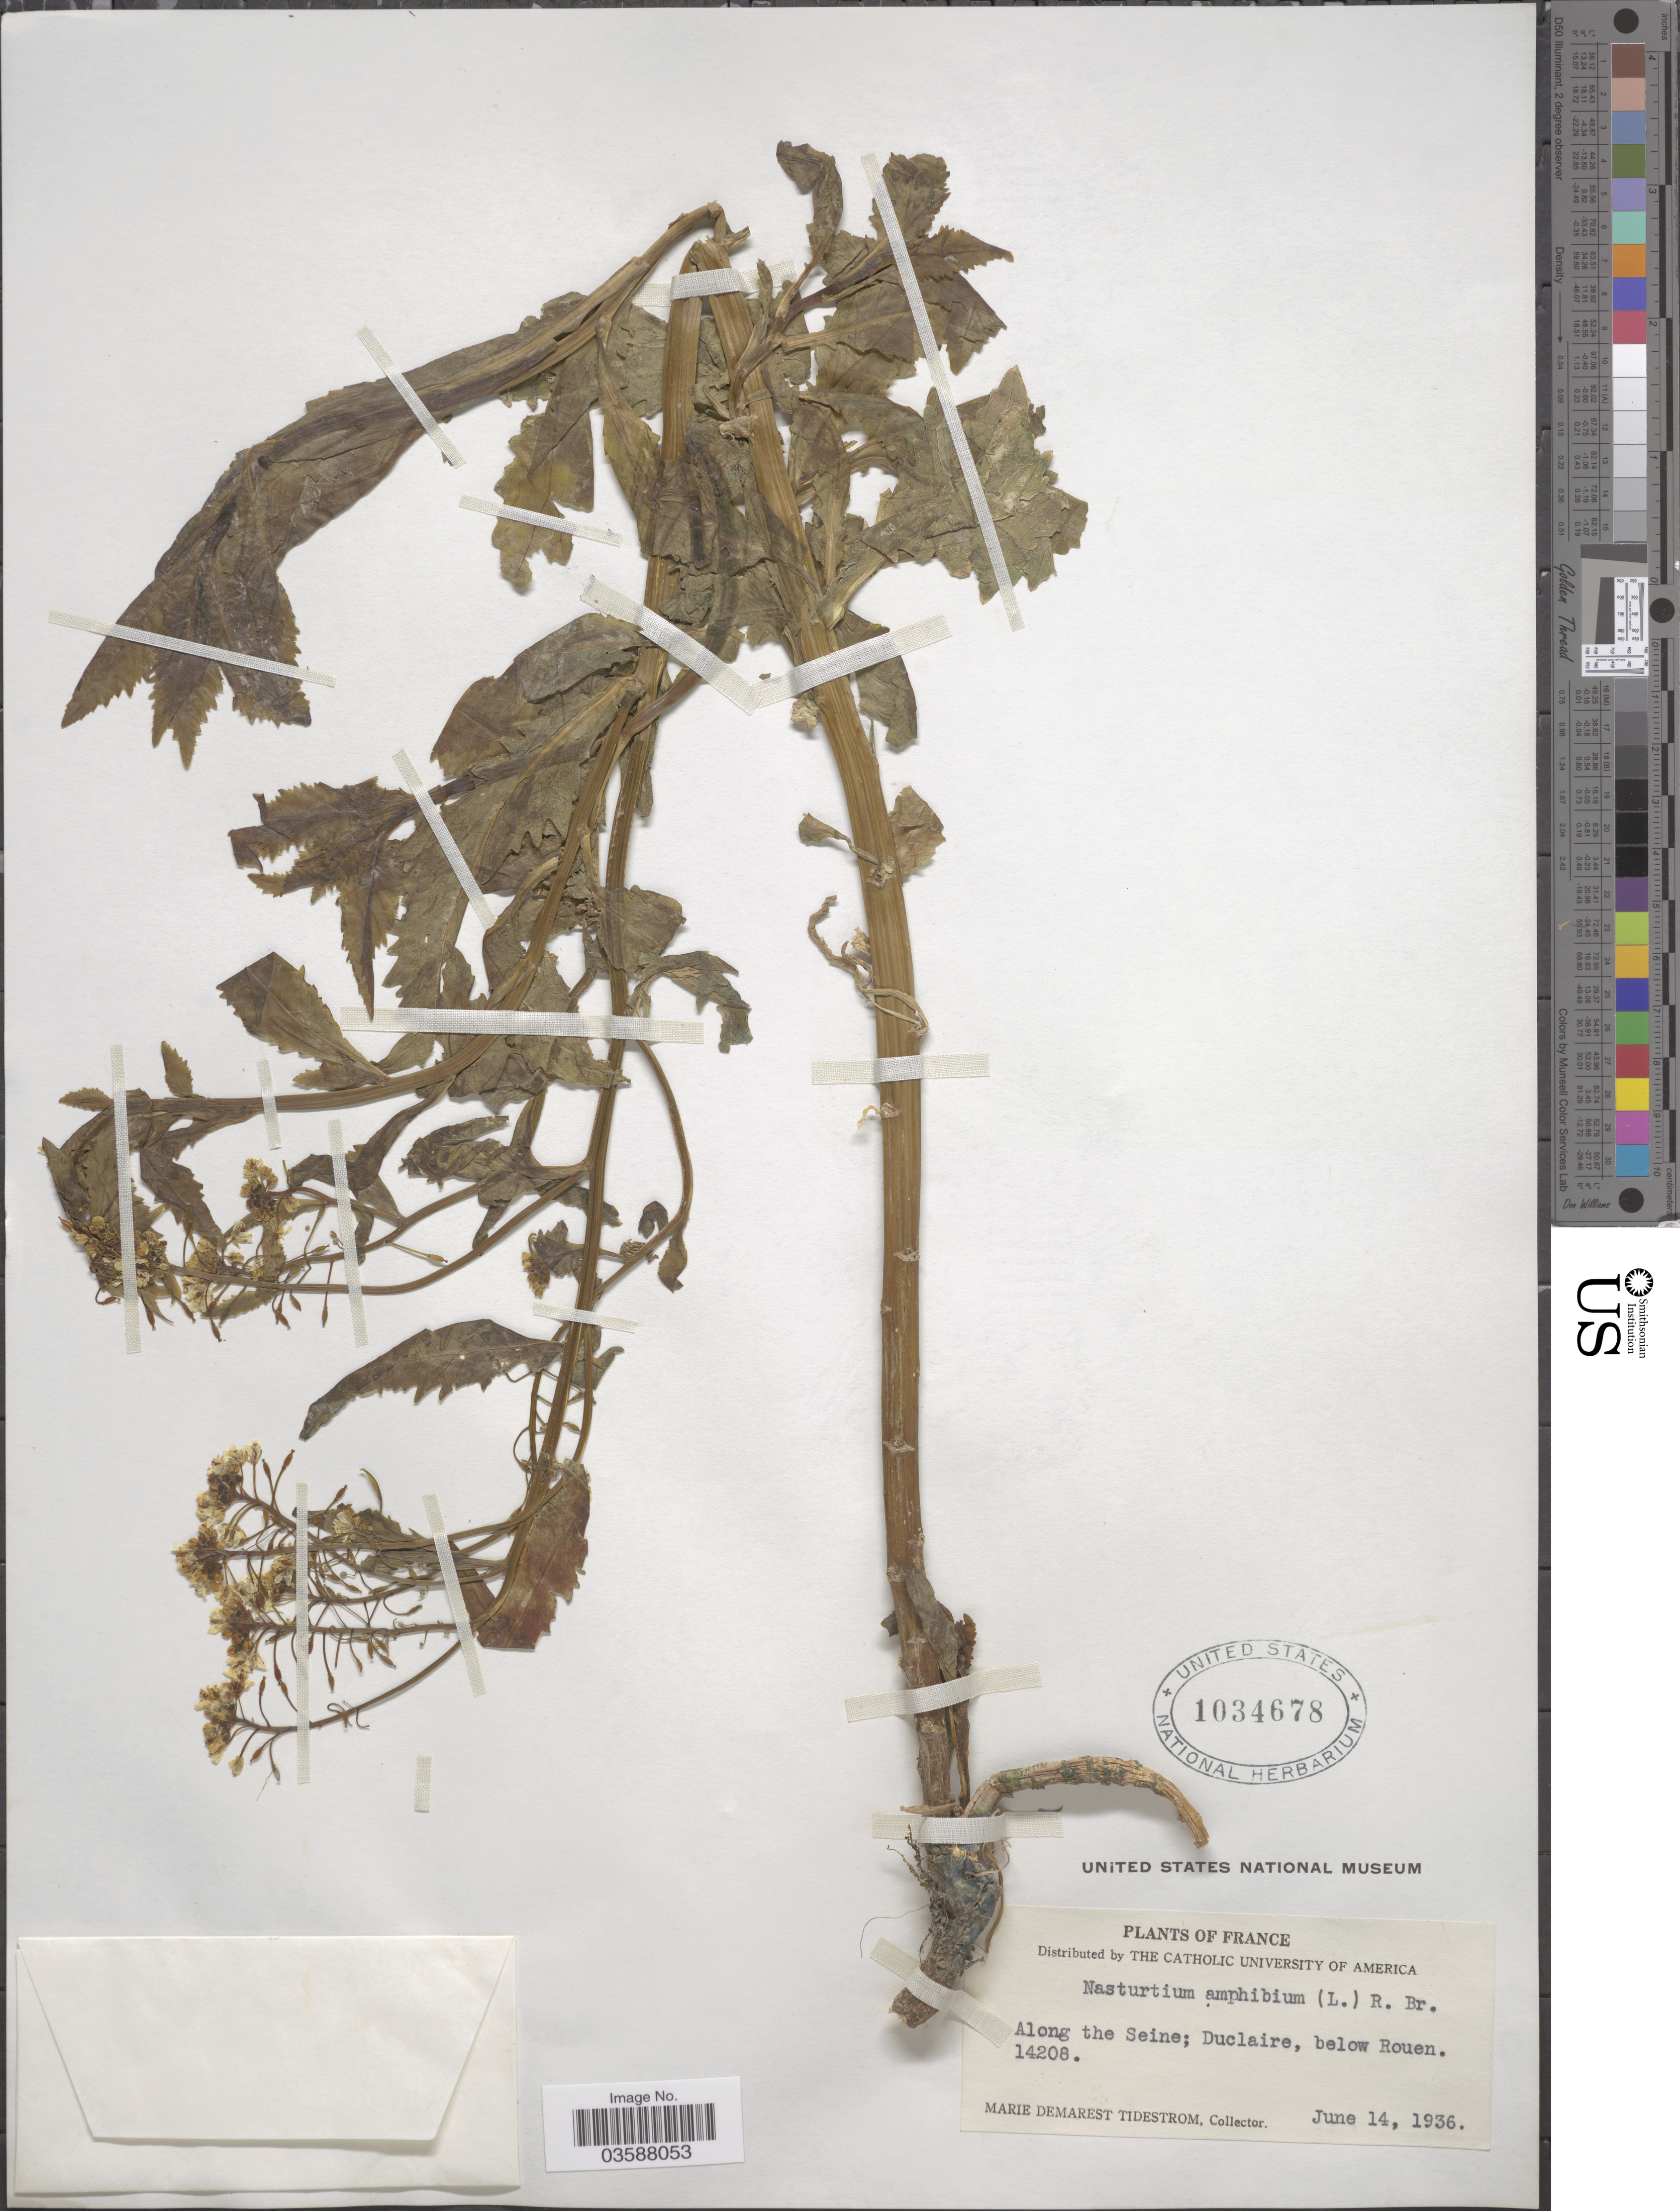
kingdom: Plantae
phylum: Tracheophyta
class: Magnoliopsida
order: Brassicales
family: Brassicaceae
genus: Rorippa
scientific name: Rorippa amphibia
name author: (L.) Besser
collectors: M. Tidestrom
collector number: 14208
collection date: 1936-06-14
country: France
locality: Along the Seine; Duclaire, below Rouen.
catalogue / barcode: US 1034678